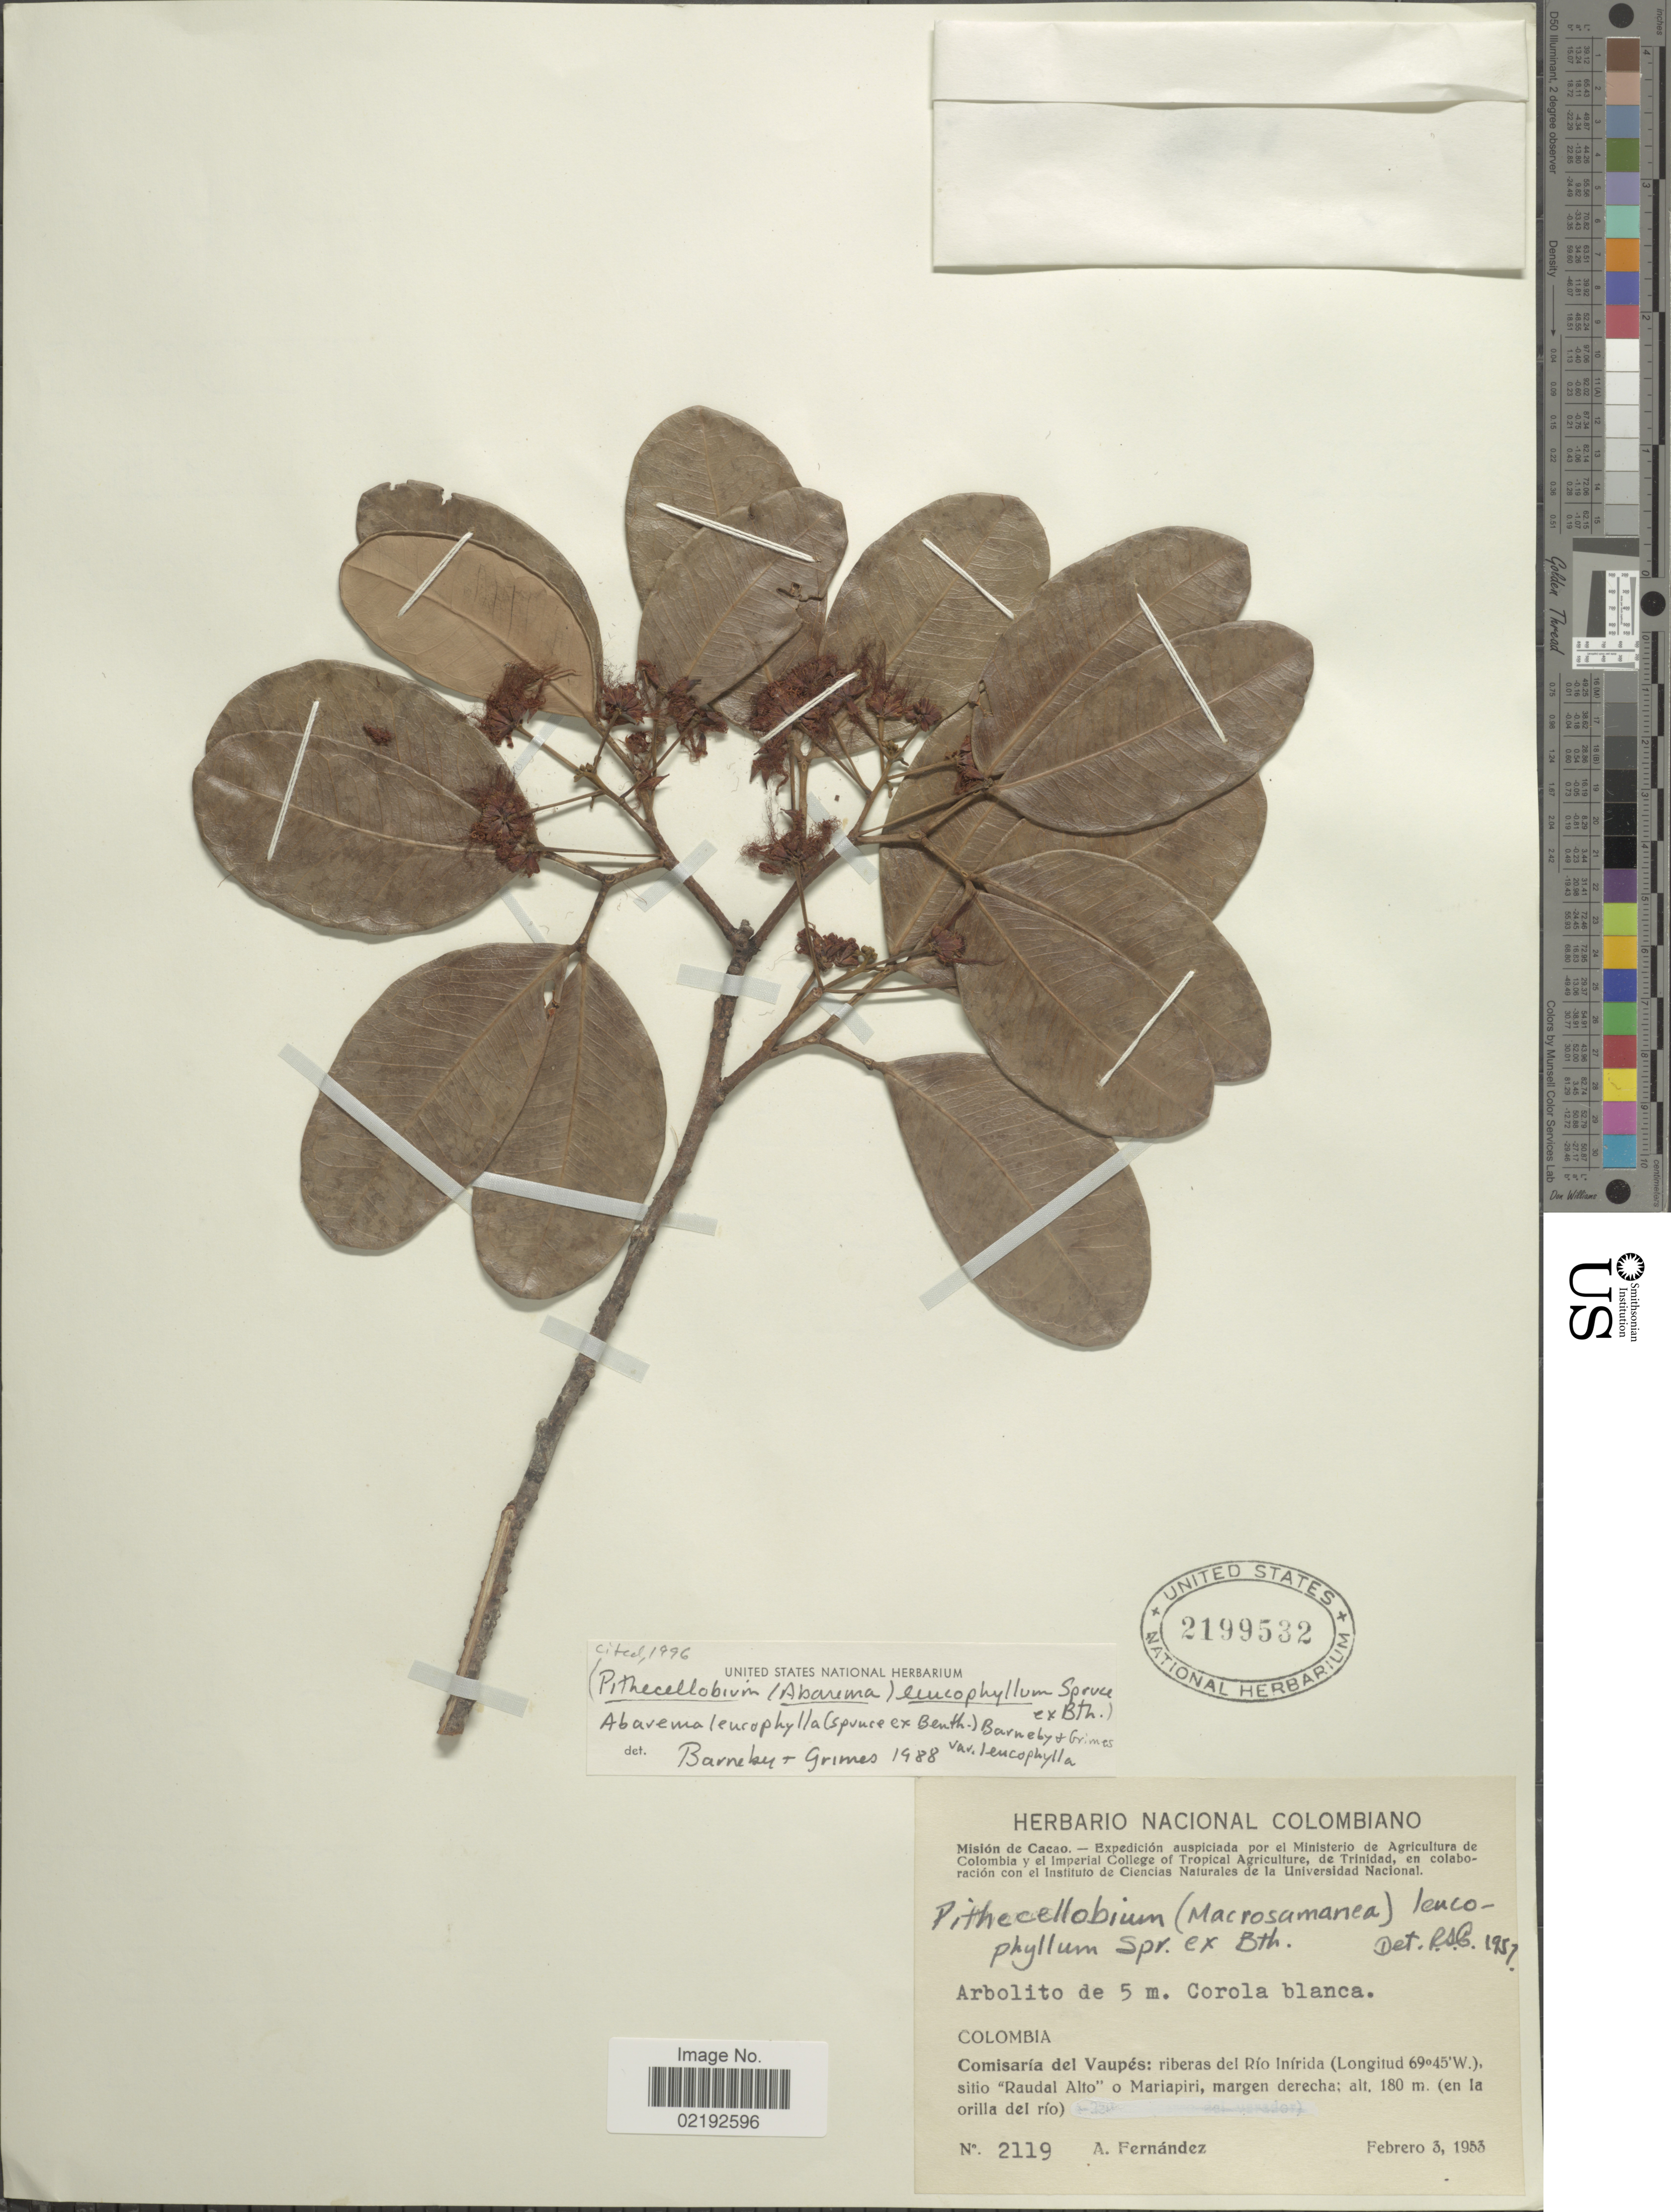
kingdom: Plantae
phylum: Tracheophyta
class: Magnoliopsida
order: Fabales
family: Fabaceae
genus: Abarema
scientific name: Abarema leucophylla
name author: (Benth.) Barneby & J.W. Grimes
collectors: A. Fernández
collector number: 2119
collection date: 1953-02-03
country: Colombia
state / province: Vaupés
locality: Riberas del Rio Inirida, sitio Raudal Alto o Mariapiri, margen drecha (en la orilla del rio)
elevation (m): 180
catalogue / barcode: US 2199532